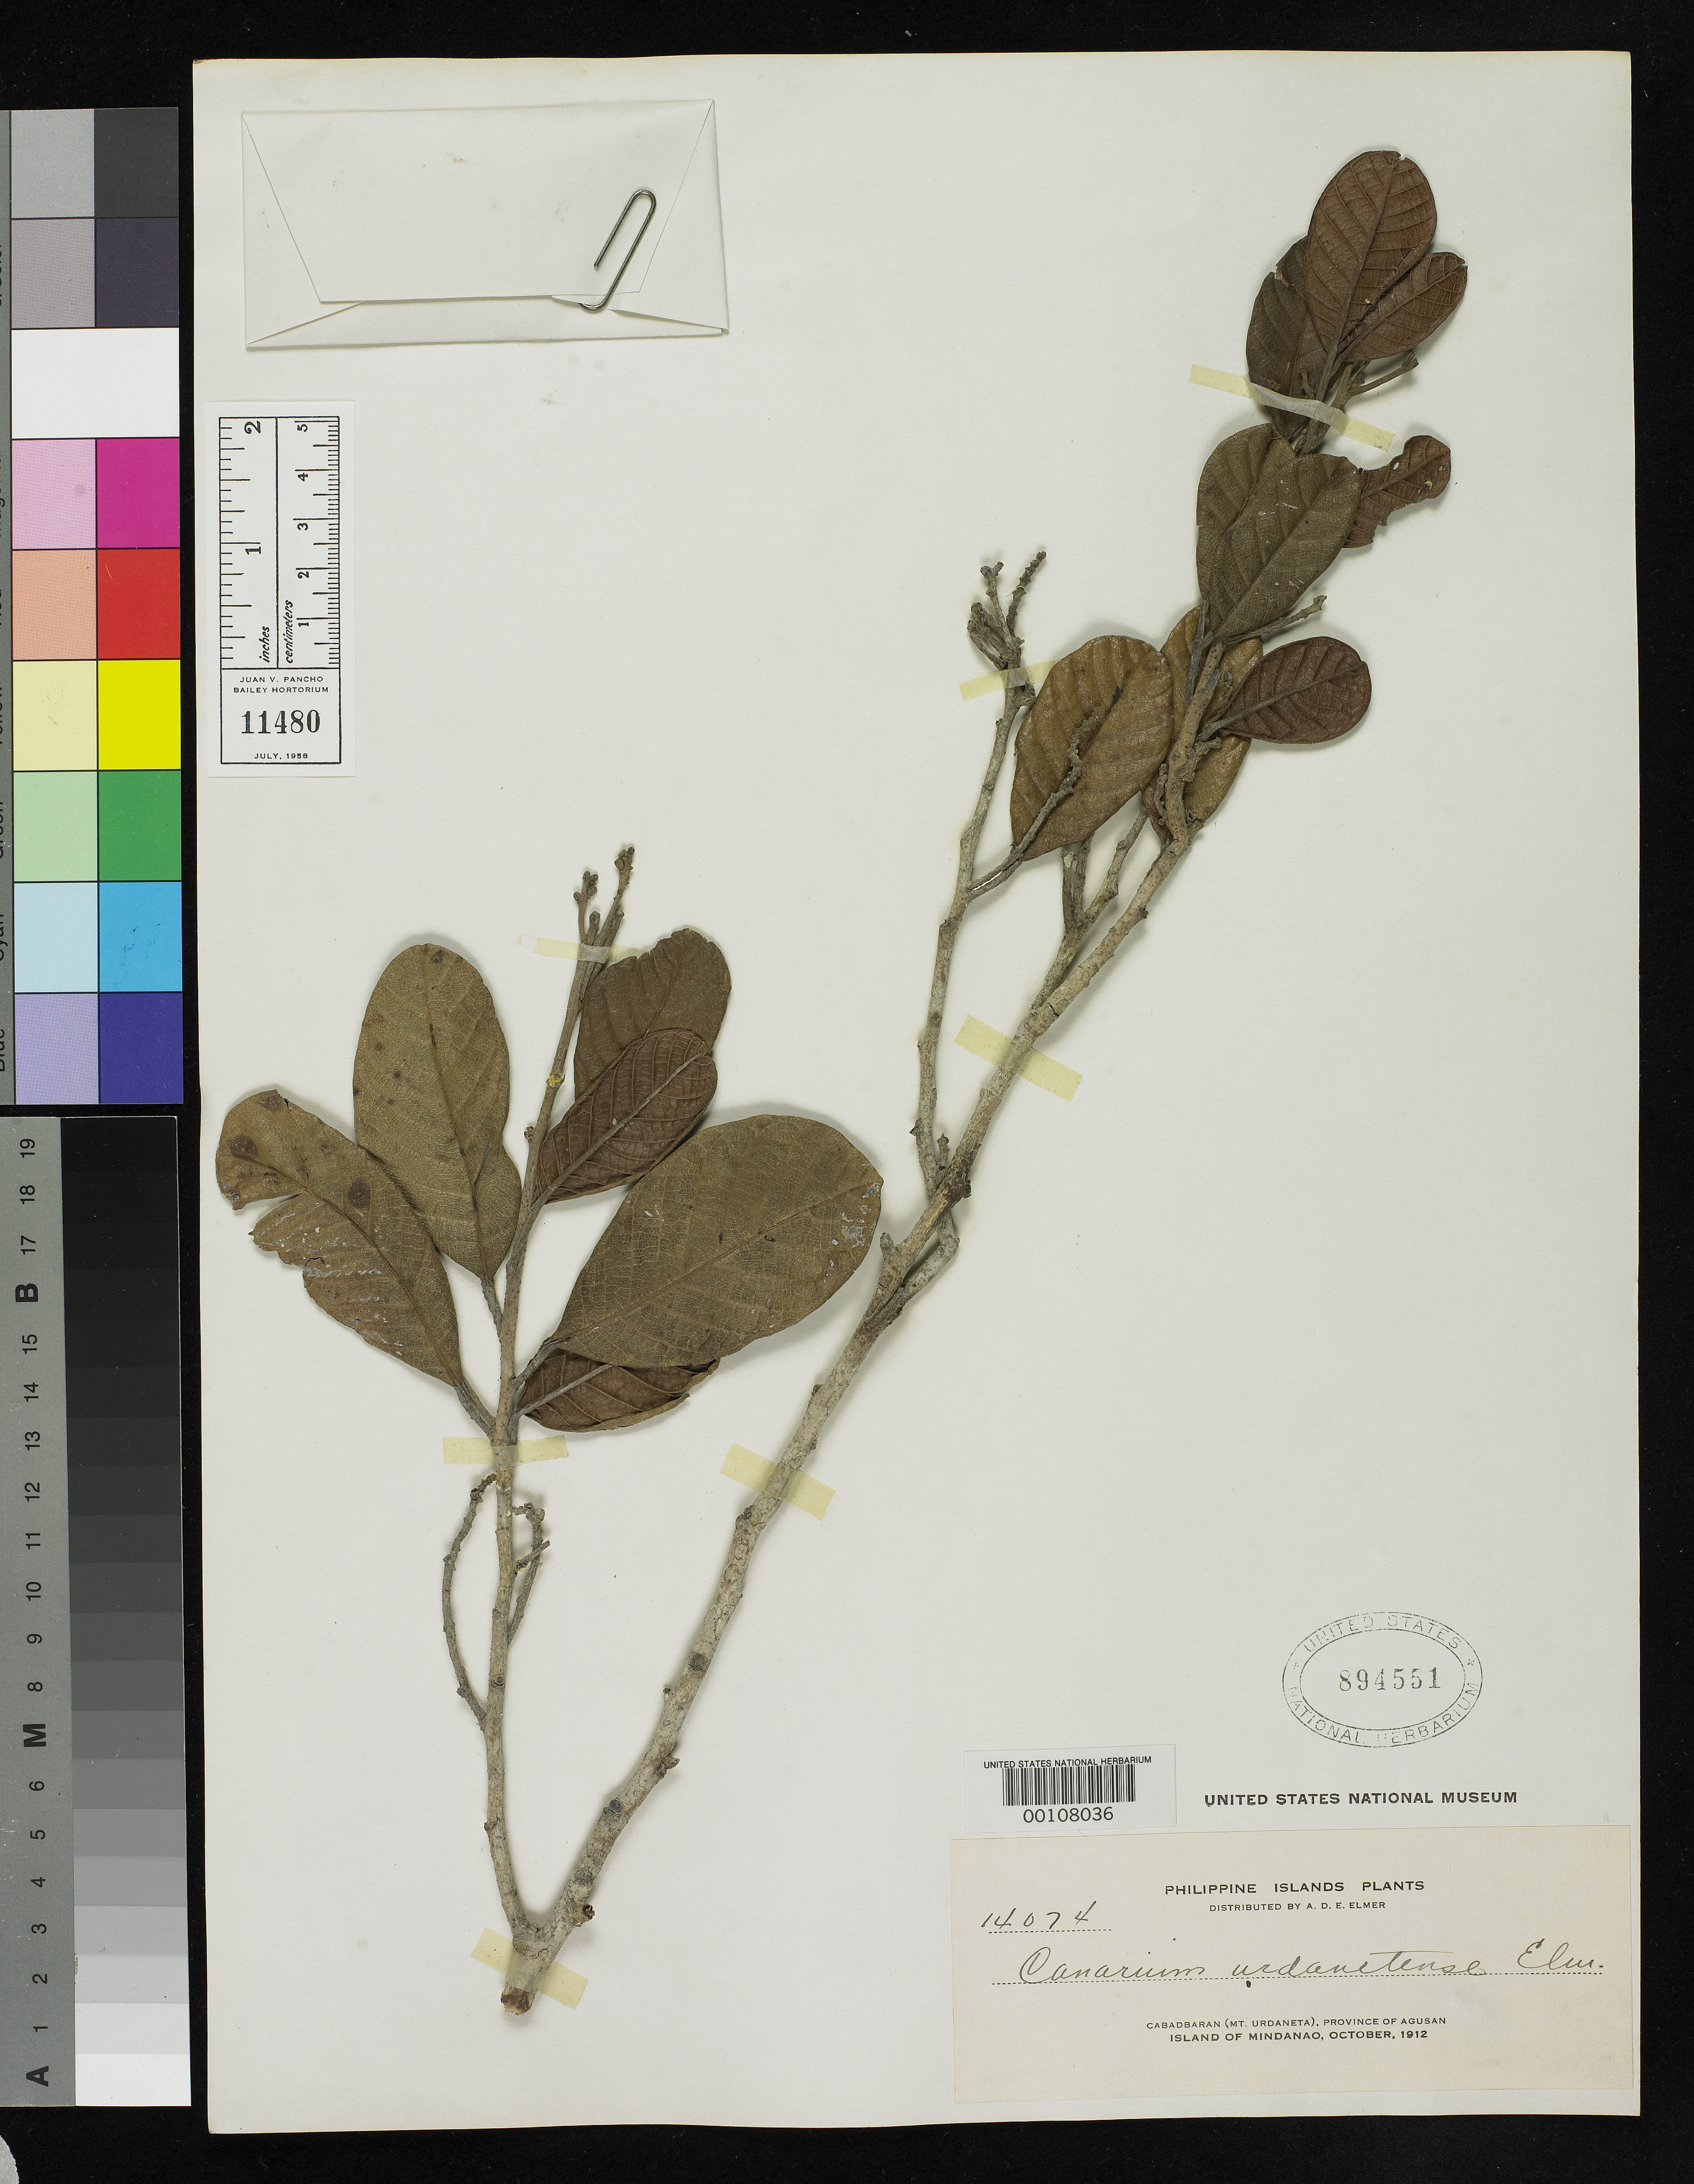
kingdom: Plantae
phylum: Tracheophyta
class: Magnoliopsida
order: Sapindales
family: Burseraceae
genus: Canarium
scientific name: Canarium urdanetense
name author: Elmer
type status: Isotype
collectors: A. D. E. Elmer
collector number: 14074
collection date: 1912-10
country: Philippines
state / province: Caraga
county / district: Agusan del Norte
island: Mindanao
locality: Cabadbaran (Mt. Urdaneta), Province of Agusan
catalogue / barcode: US 894551